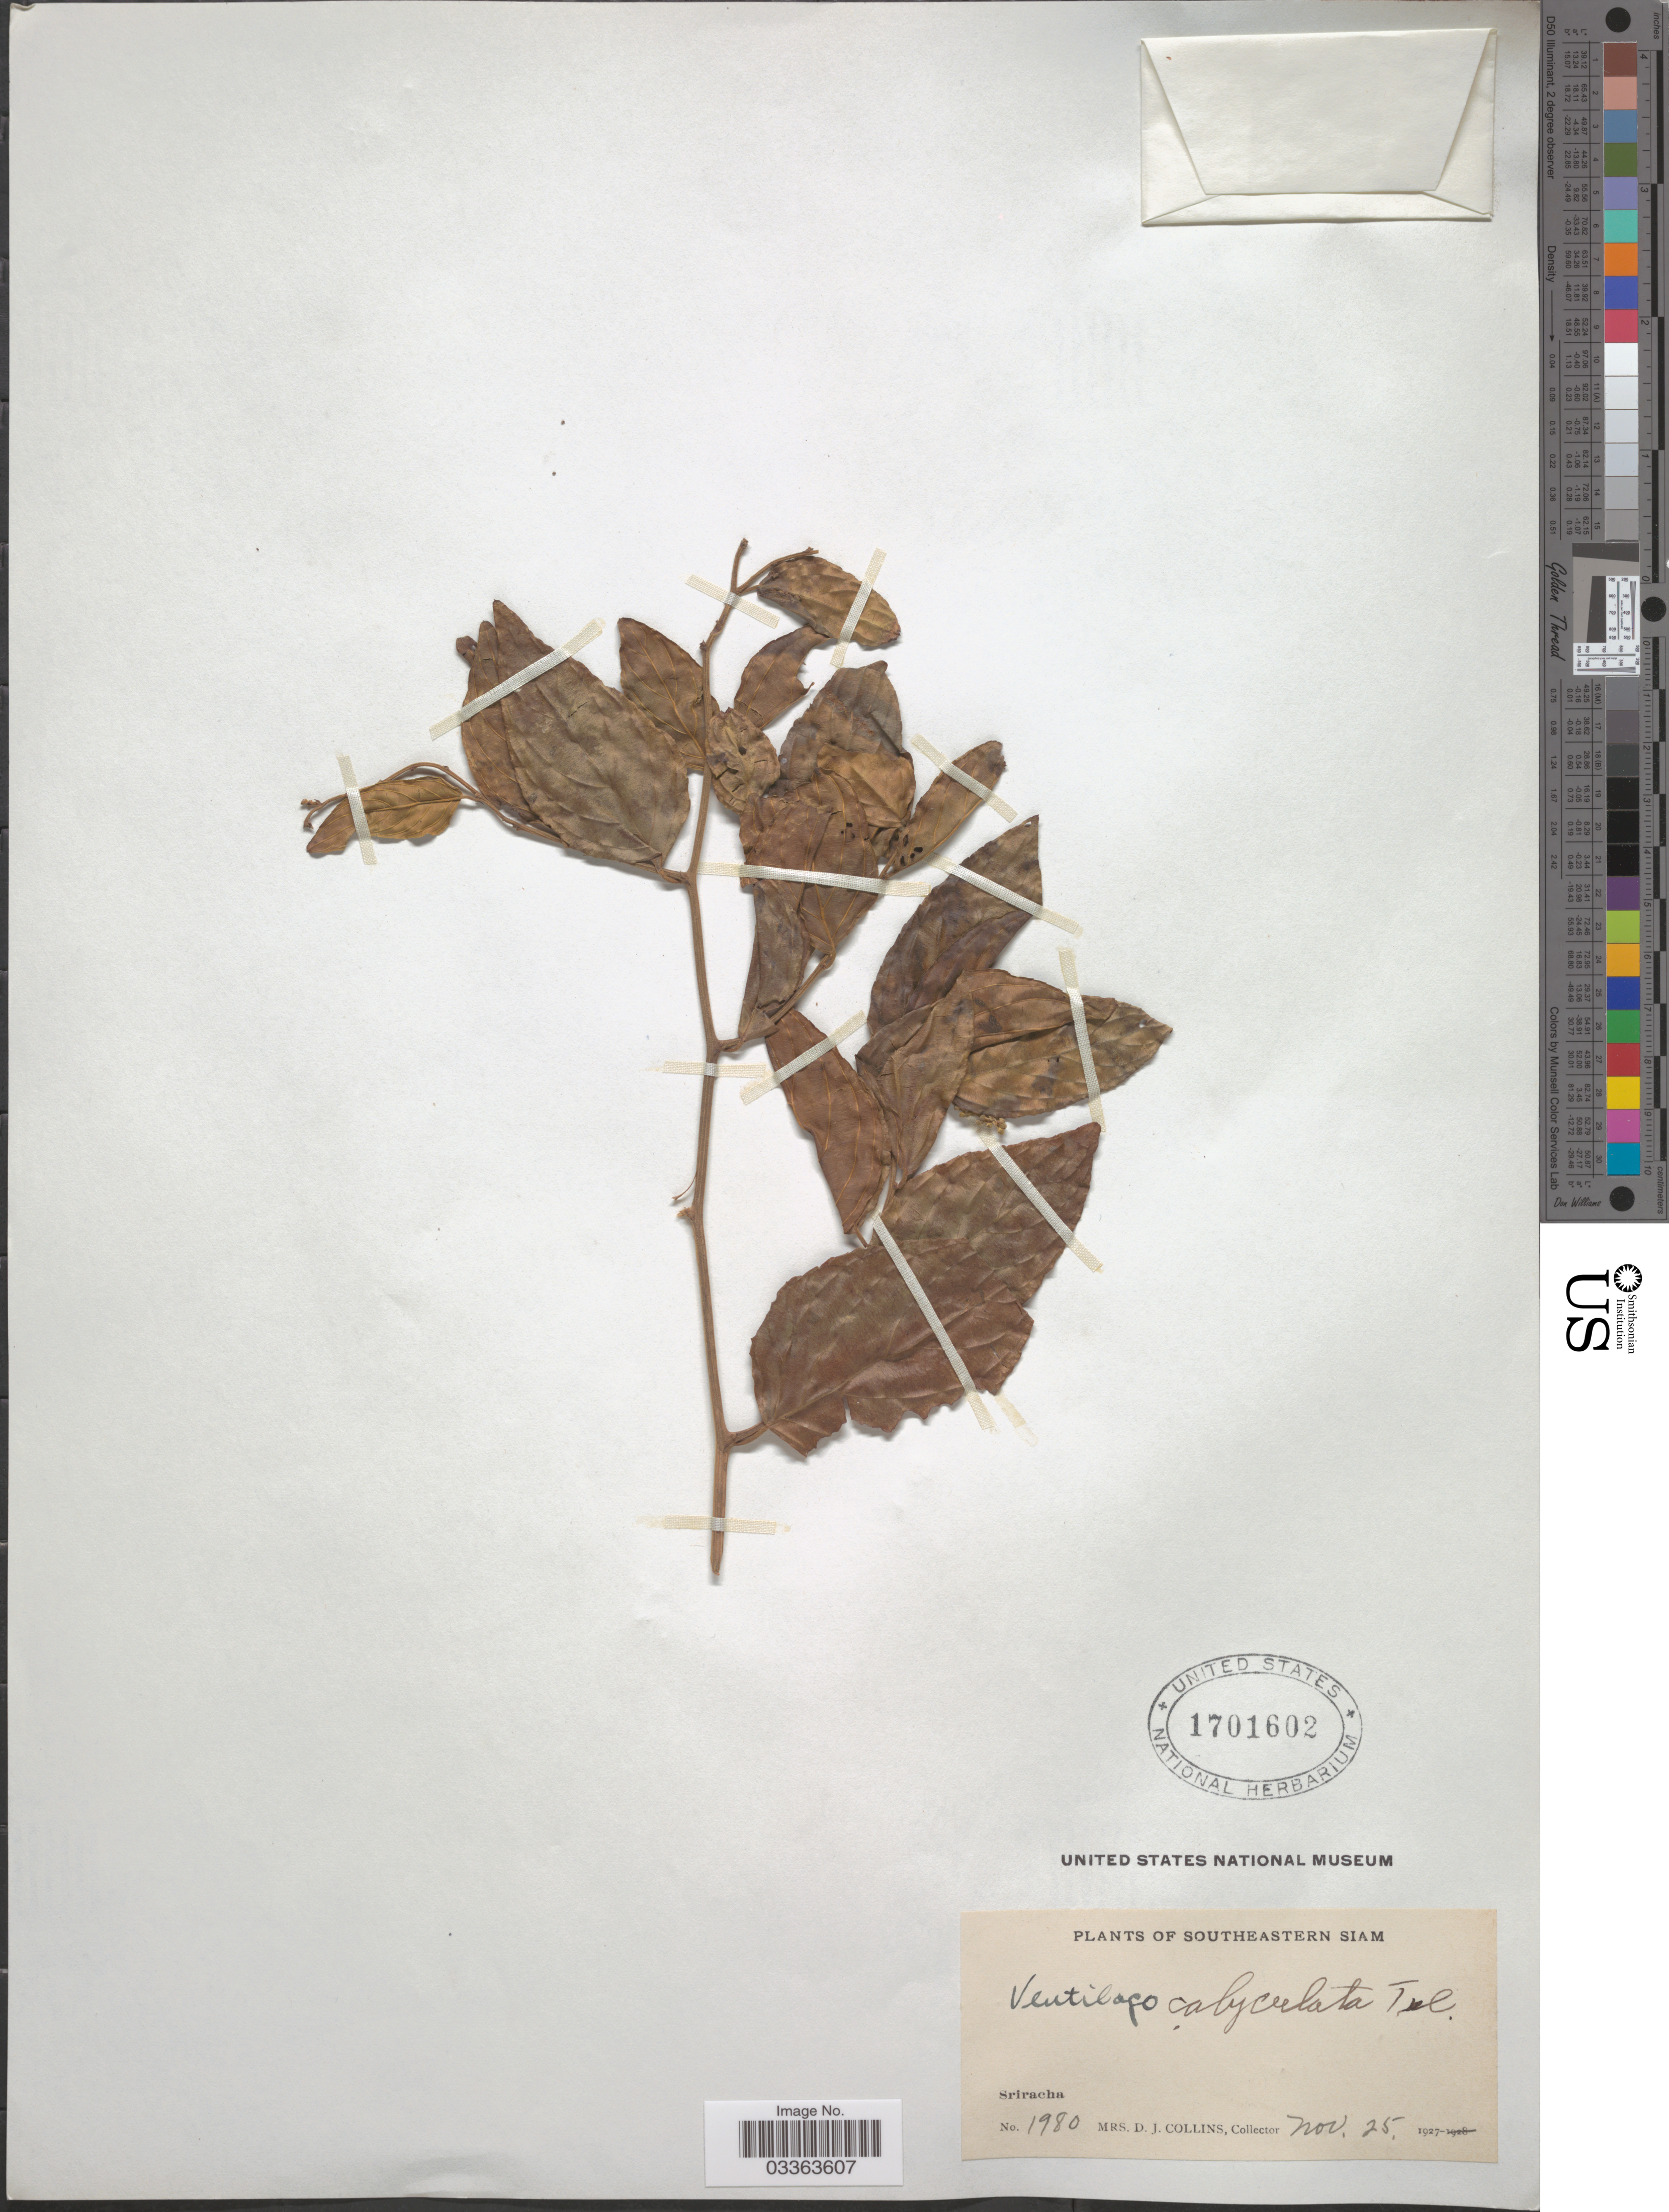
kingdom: Plantae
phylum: Tracheophyta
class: Magnoliopsida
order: Rosales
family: Rhamnaceae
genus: Ventilago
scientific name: Ventilago calyculata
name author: Tul.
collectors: Mrs. D. J. Collins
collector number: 1980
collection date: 1927-11-25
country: Thailand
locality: Southeastern Siam. Sriracha.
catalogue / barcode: US 1701602